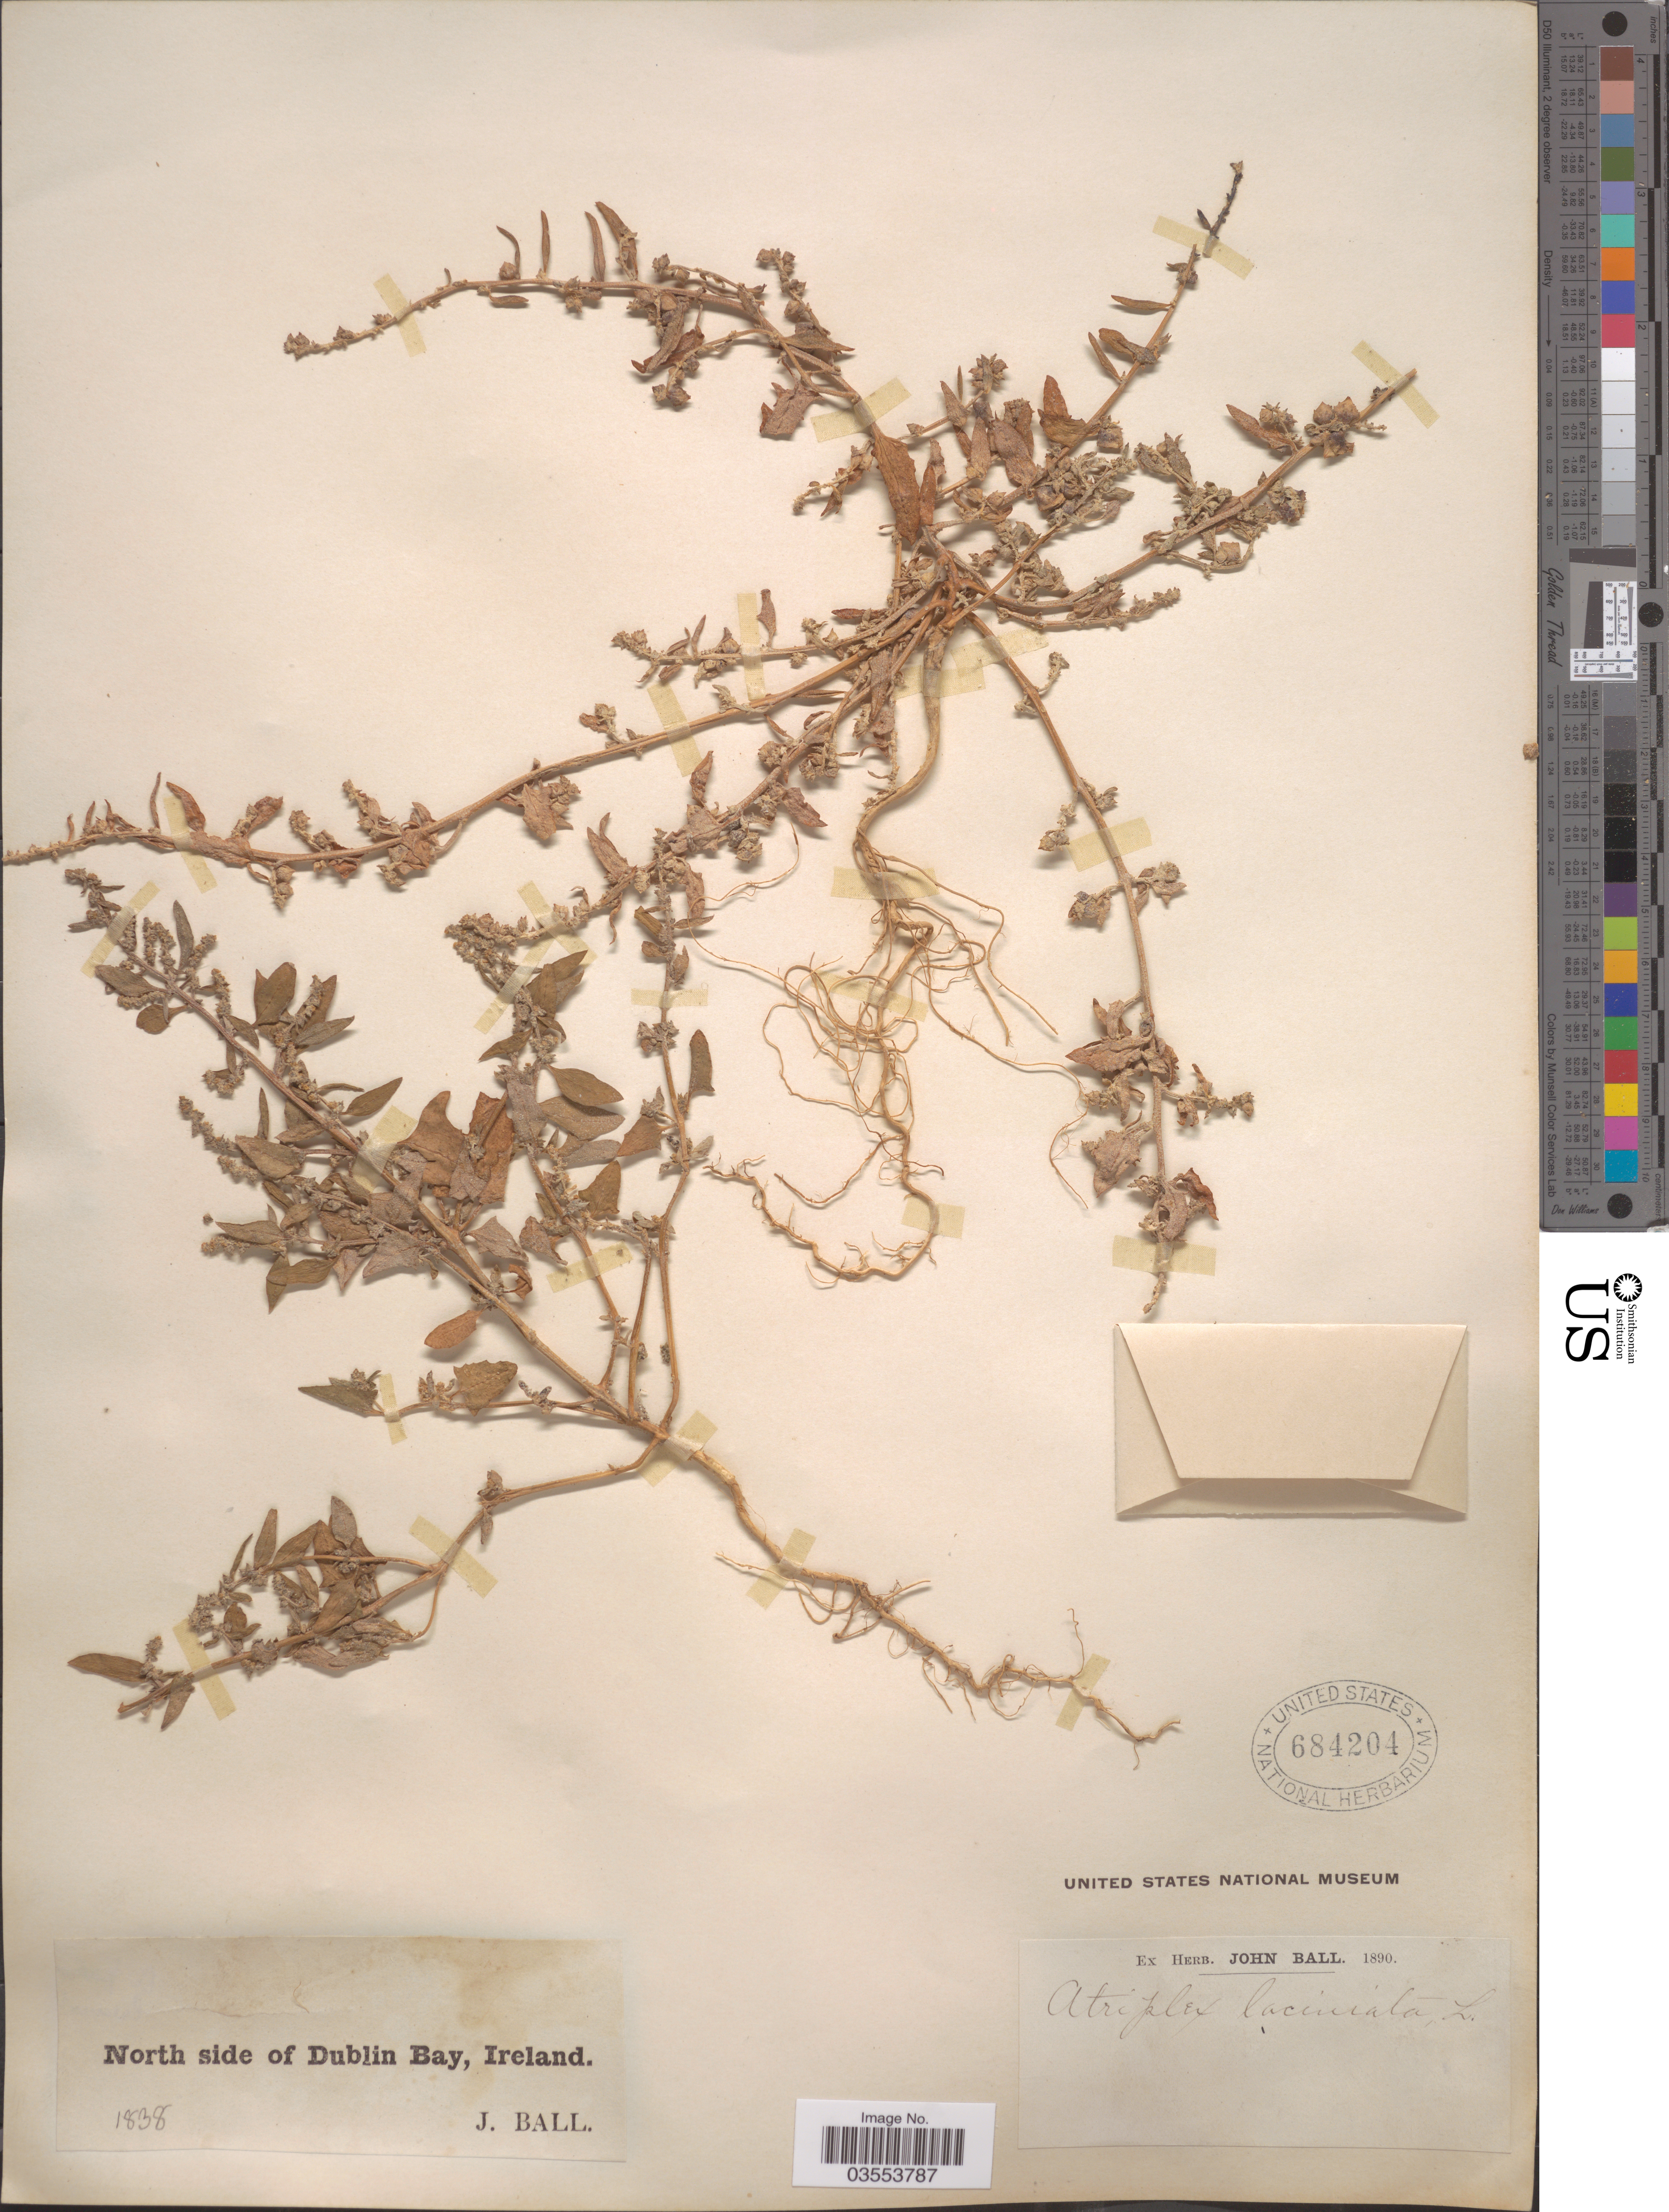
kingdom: Plantae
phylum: Tracheophyta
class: Magnoliopsida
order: Caryophyllales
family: Amaranthaceae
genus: Atriplex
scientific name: Atriplex laciniata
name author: L.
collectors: J. Ball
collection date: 1838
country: Ireland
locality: North side of Dublin Bay.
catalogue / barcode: US 684204